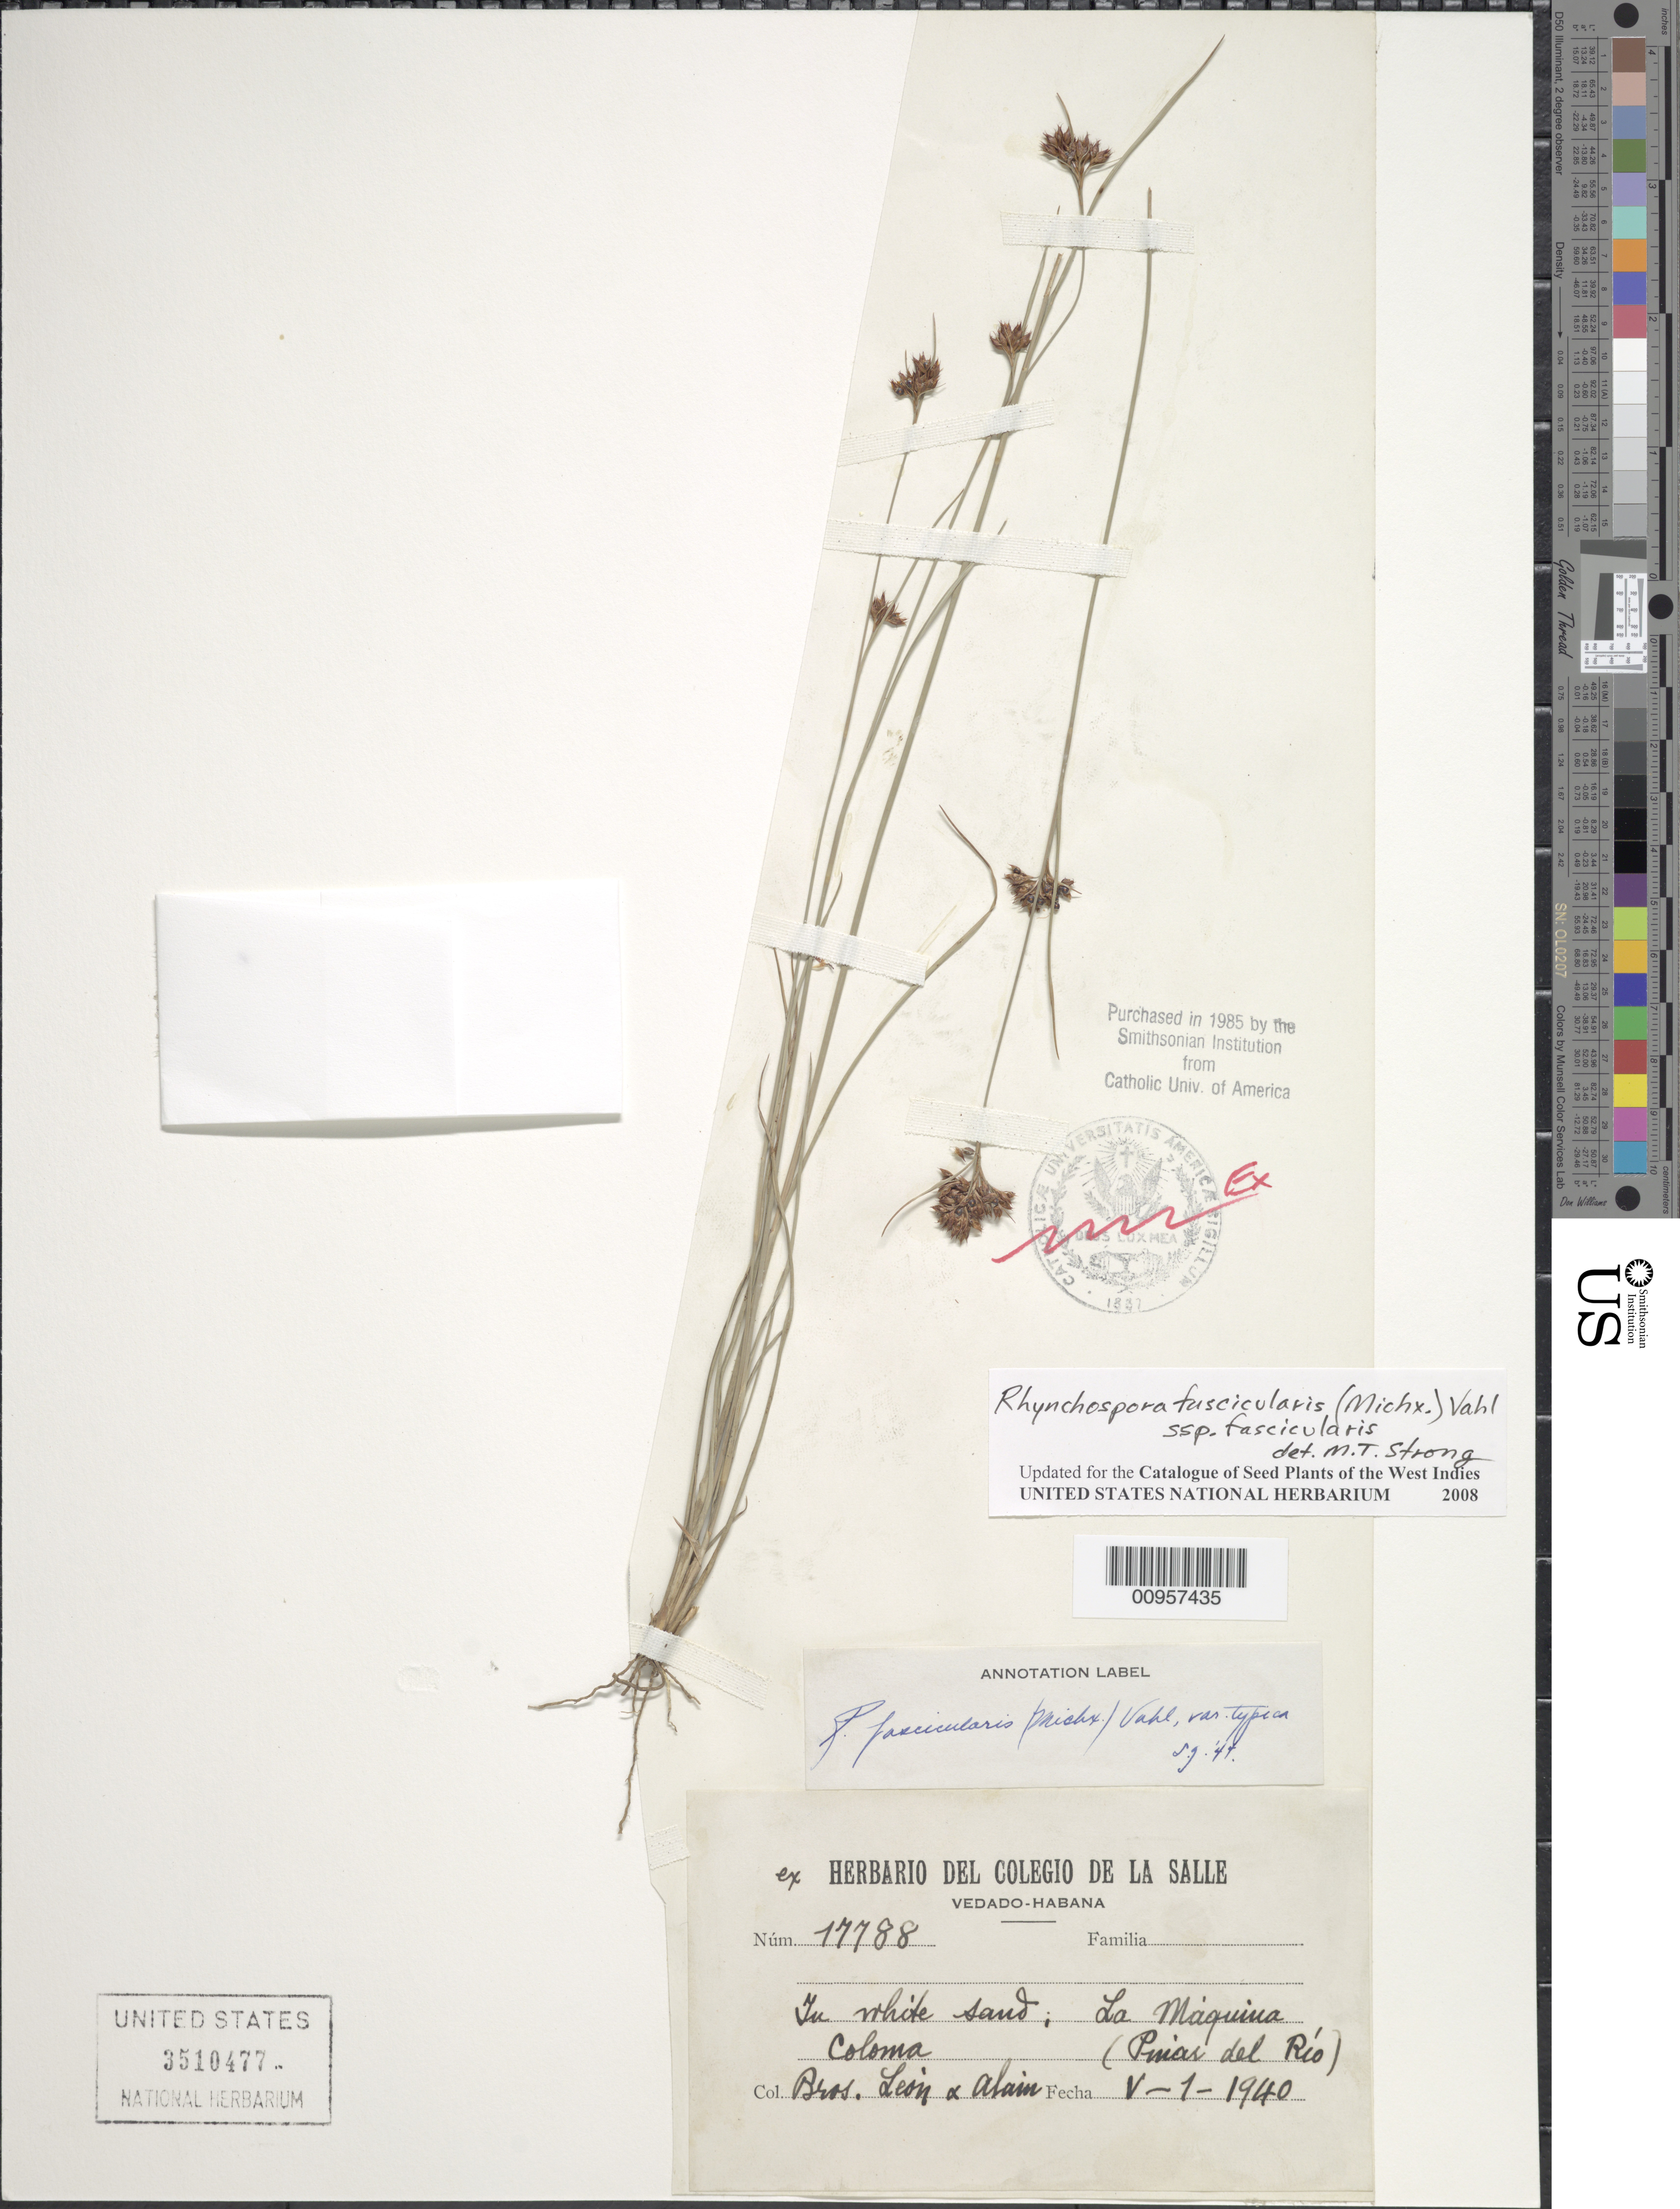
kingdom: Plantae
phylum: Tracheophyta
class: Liliopsida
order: Poales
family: Cyperaceae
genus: Rhynchospora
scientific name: Rhynchospora fascicularis subsp. fascicularis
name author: (Michx.) Vahl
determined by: Strong, M. T., (US), Smithsonian Institution - National Museum of Natural History (UNITED STATES)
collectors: Bro. León & A. H. Liogier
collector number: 17788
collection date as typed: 01 May 1940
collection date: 1940-05-01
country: Cuba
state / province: Pinar del Rio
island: Cuba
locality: La Maguina, Coloma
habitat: In white sand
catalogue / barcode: US 3510477